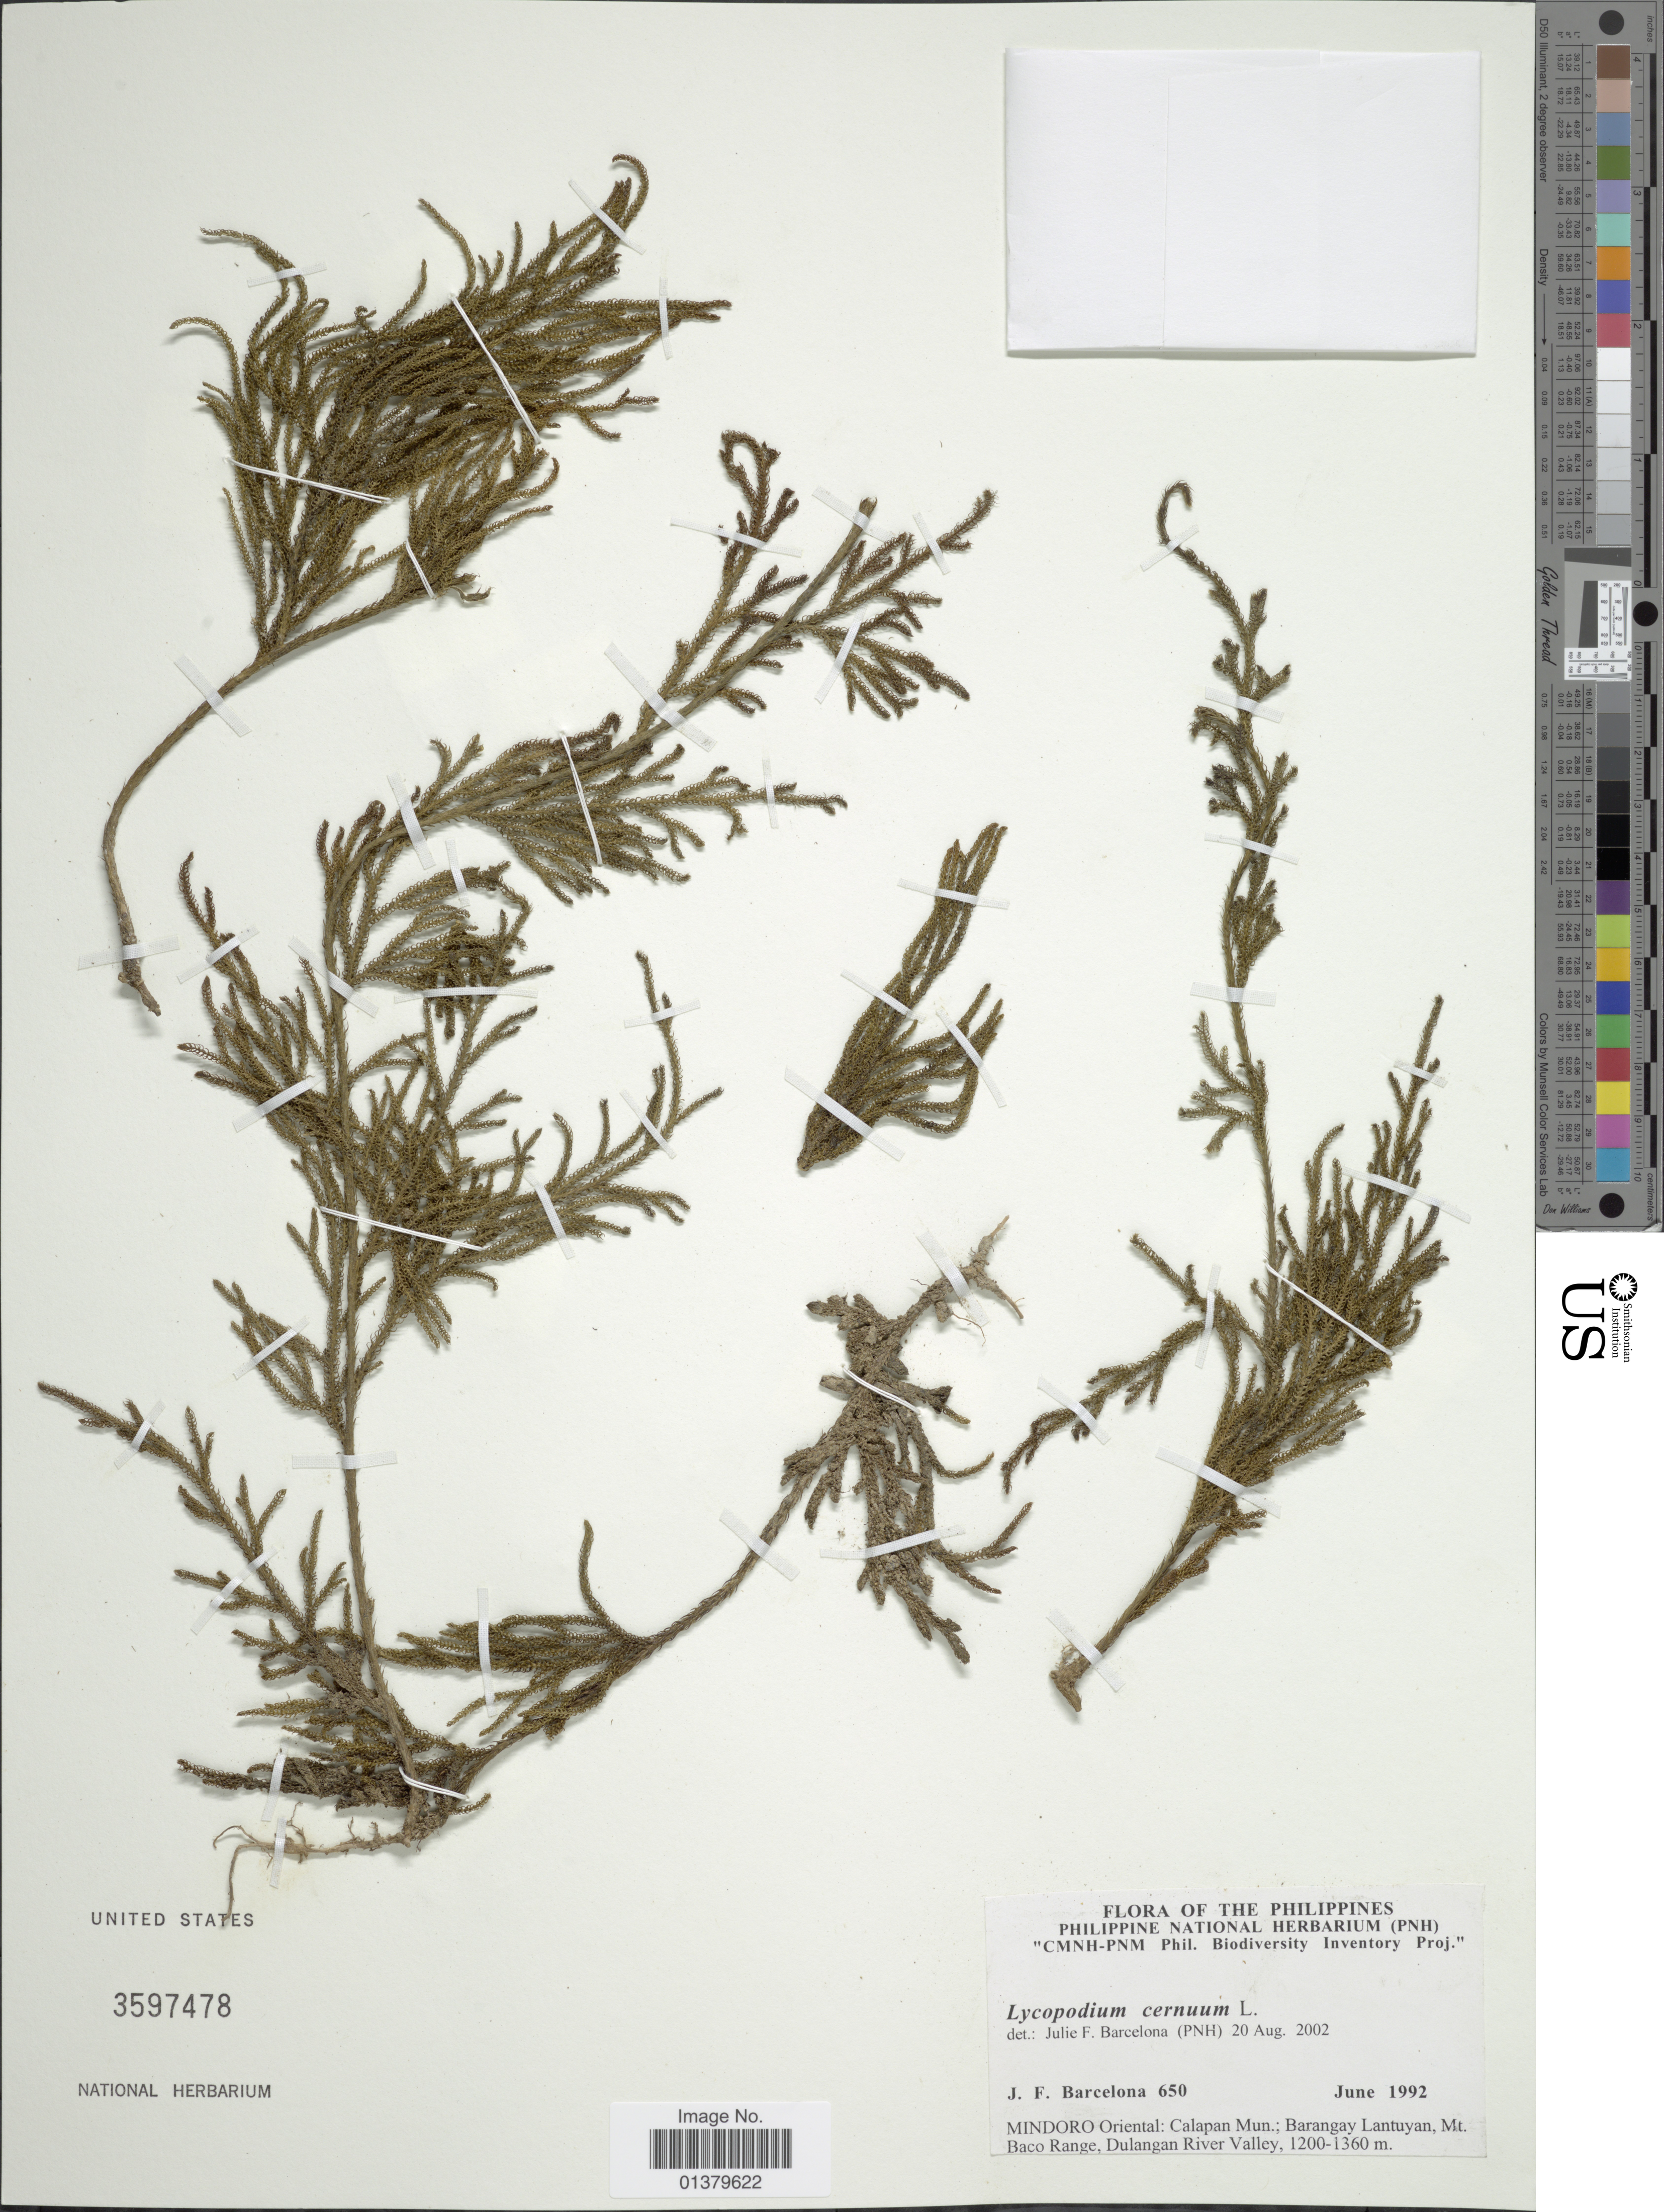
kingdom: Plantae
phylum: Tracheophyta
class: Lycopodiopsida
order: Lycopodiales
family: Lycopodiaceae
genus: Palhinhaea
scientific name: Palhinhaea cernua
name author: (L.) Vasc. & Franco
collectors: J. F. Barcelona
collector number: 650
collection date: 1992-06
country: Philippines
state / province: Mimaropa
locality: Mindoro Oriental: Calapan Mun; Barangay Lantuyan Mt. Baco Range, Dulangan River Valley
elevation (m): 1200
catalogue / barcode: US 3597478